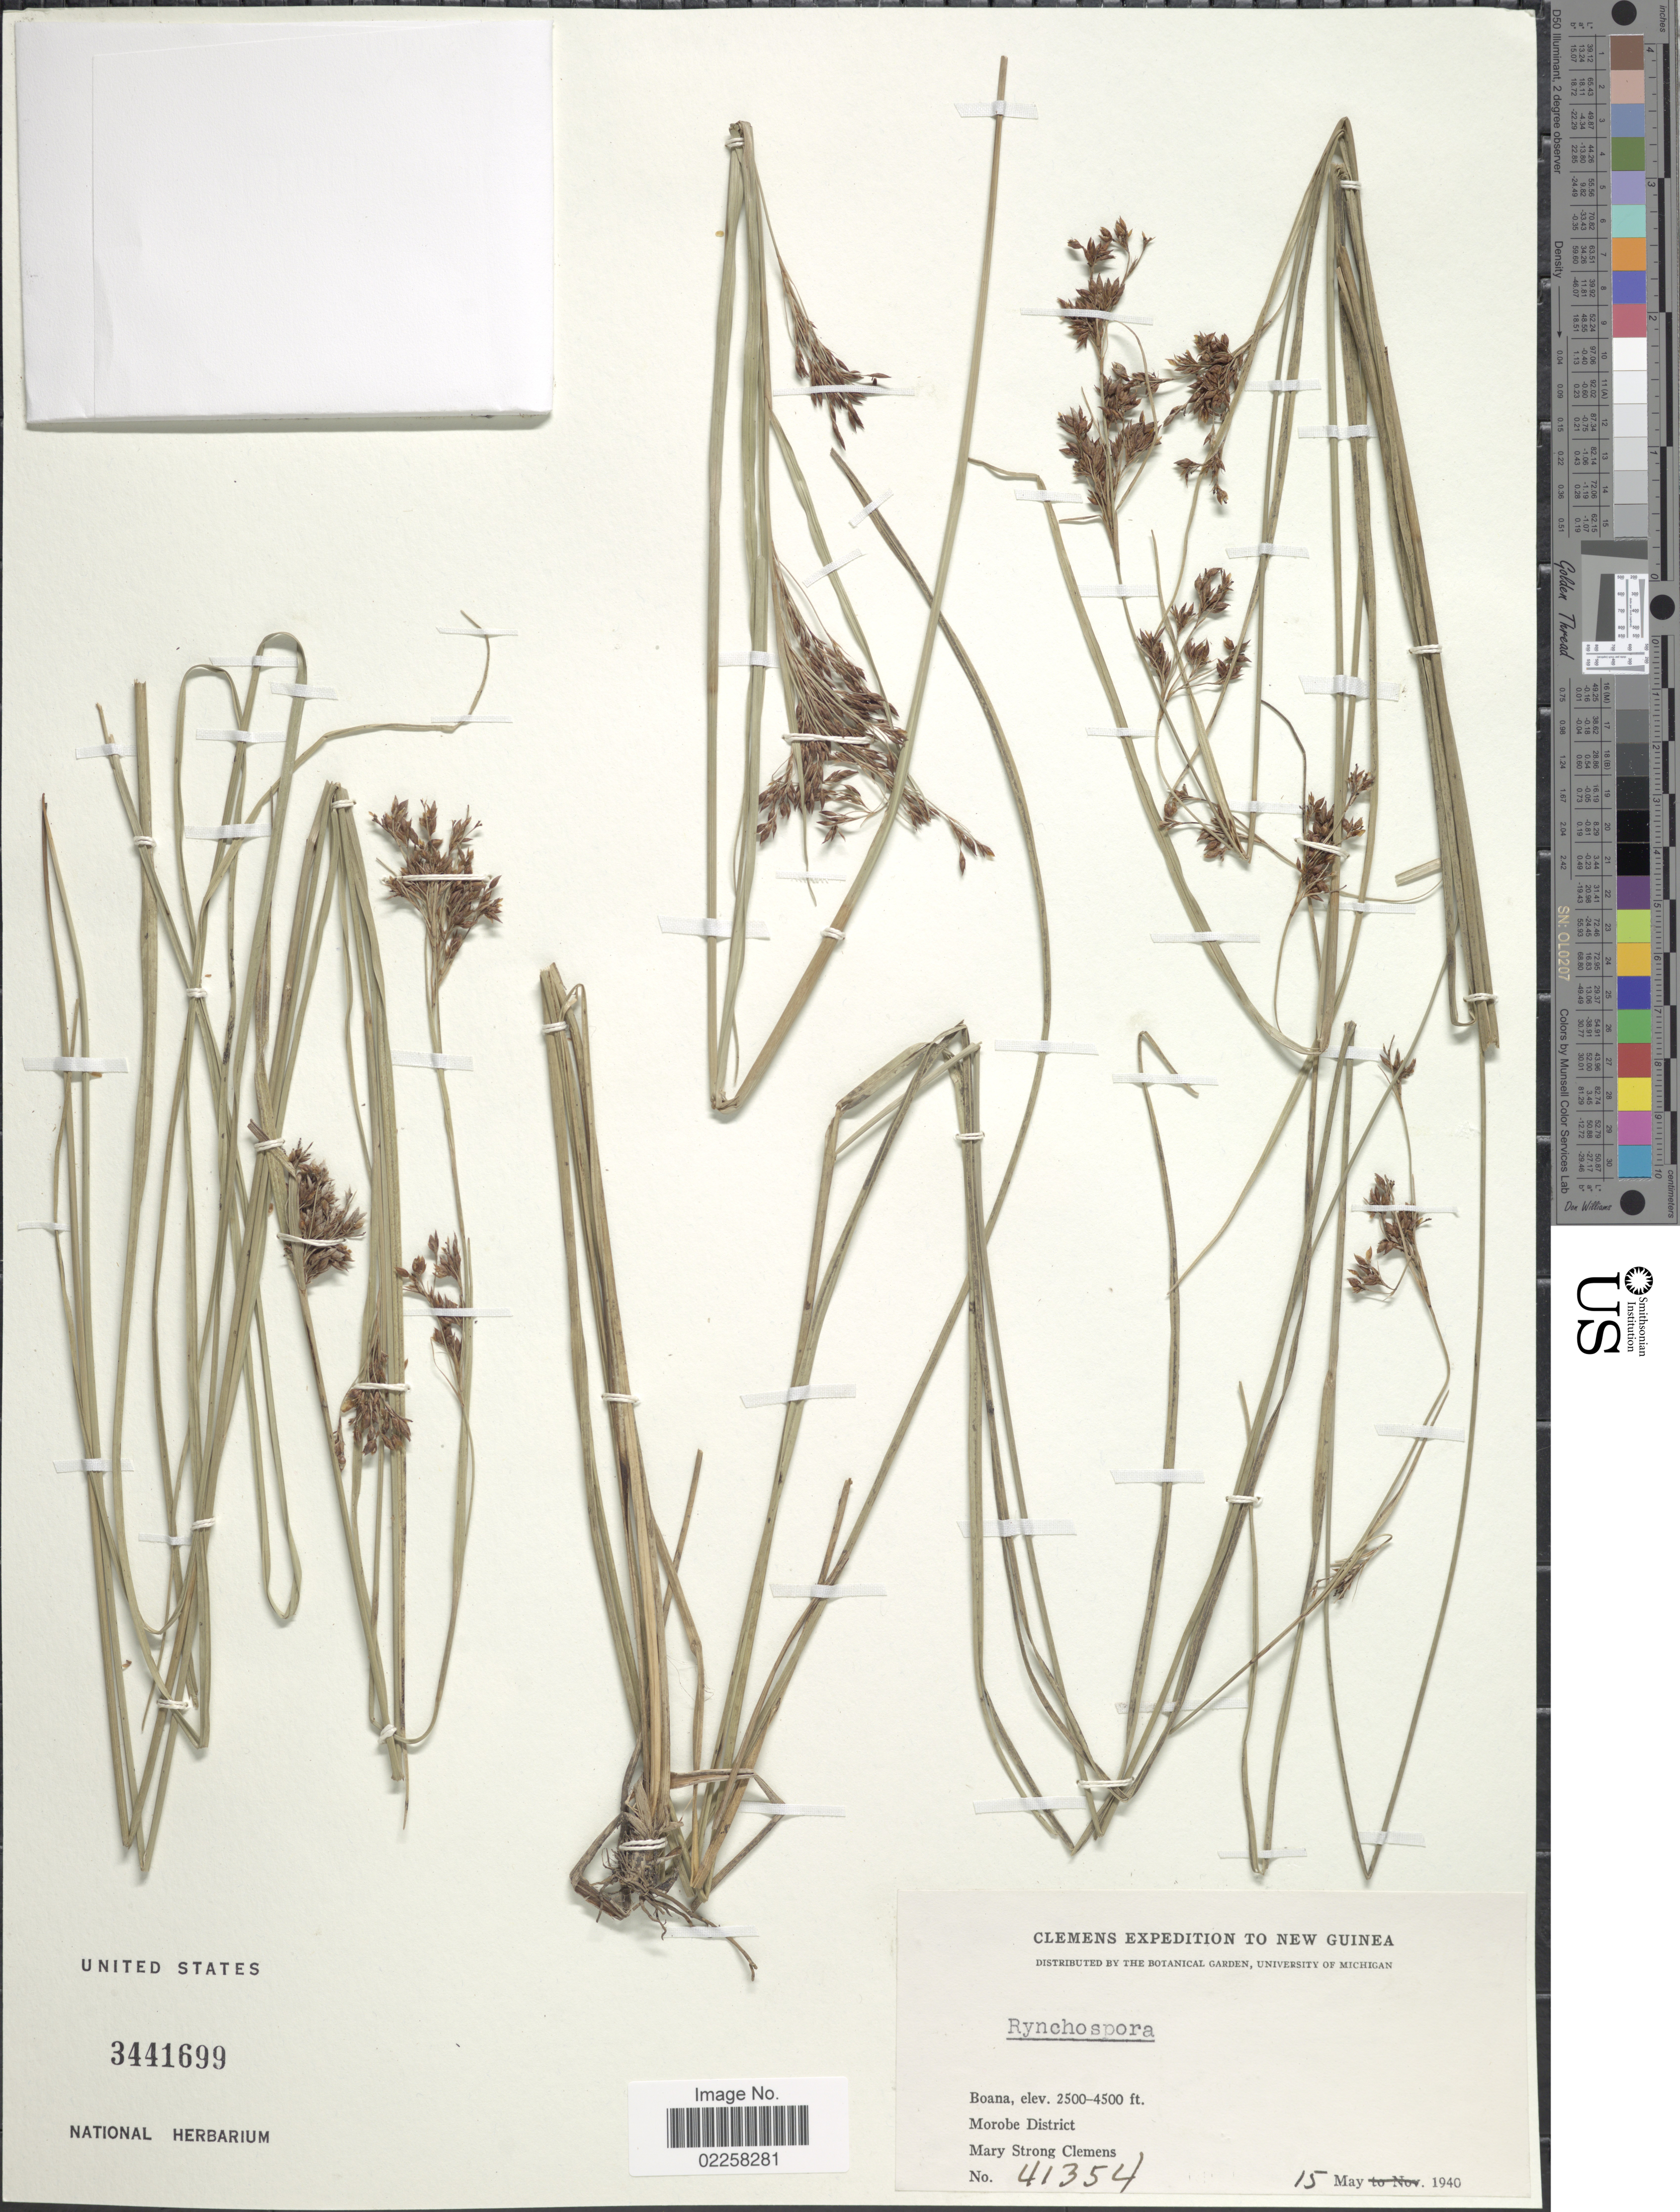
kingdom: Plantae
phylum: Tracheophyta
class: Liliopsida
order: Poales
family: Cyperaceae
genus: Rhynchospora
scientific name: Rhynchospora brownii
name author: Roem. & Schult.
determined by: Weber, P., (ICN), Universidade Federal do Rio Grande do Sul (BRAZIL)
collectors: M. S. Clemens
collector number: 41354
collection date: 1940-05-15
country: Papua New Guinea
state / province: Morobe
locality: New Guinea, Boana, Morobe District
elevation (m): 762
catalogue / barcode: US 3441699